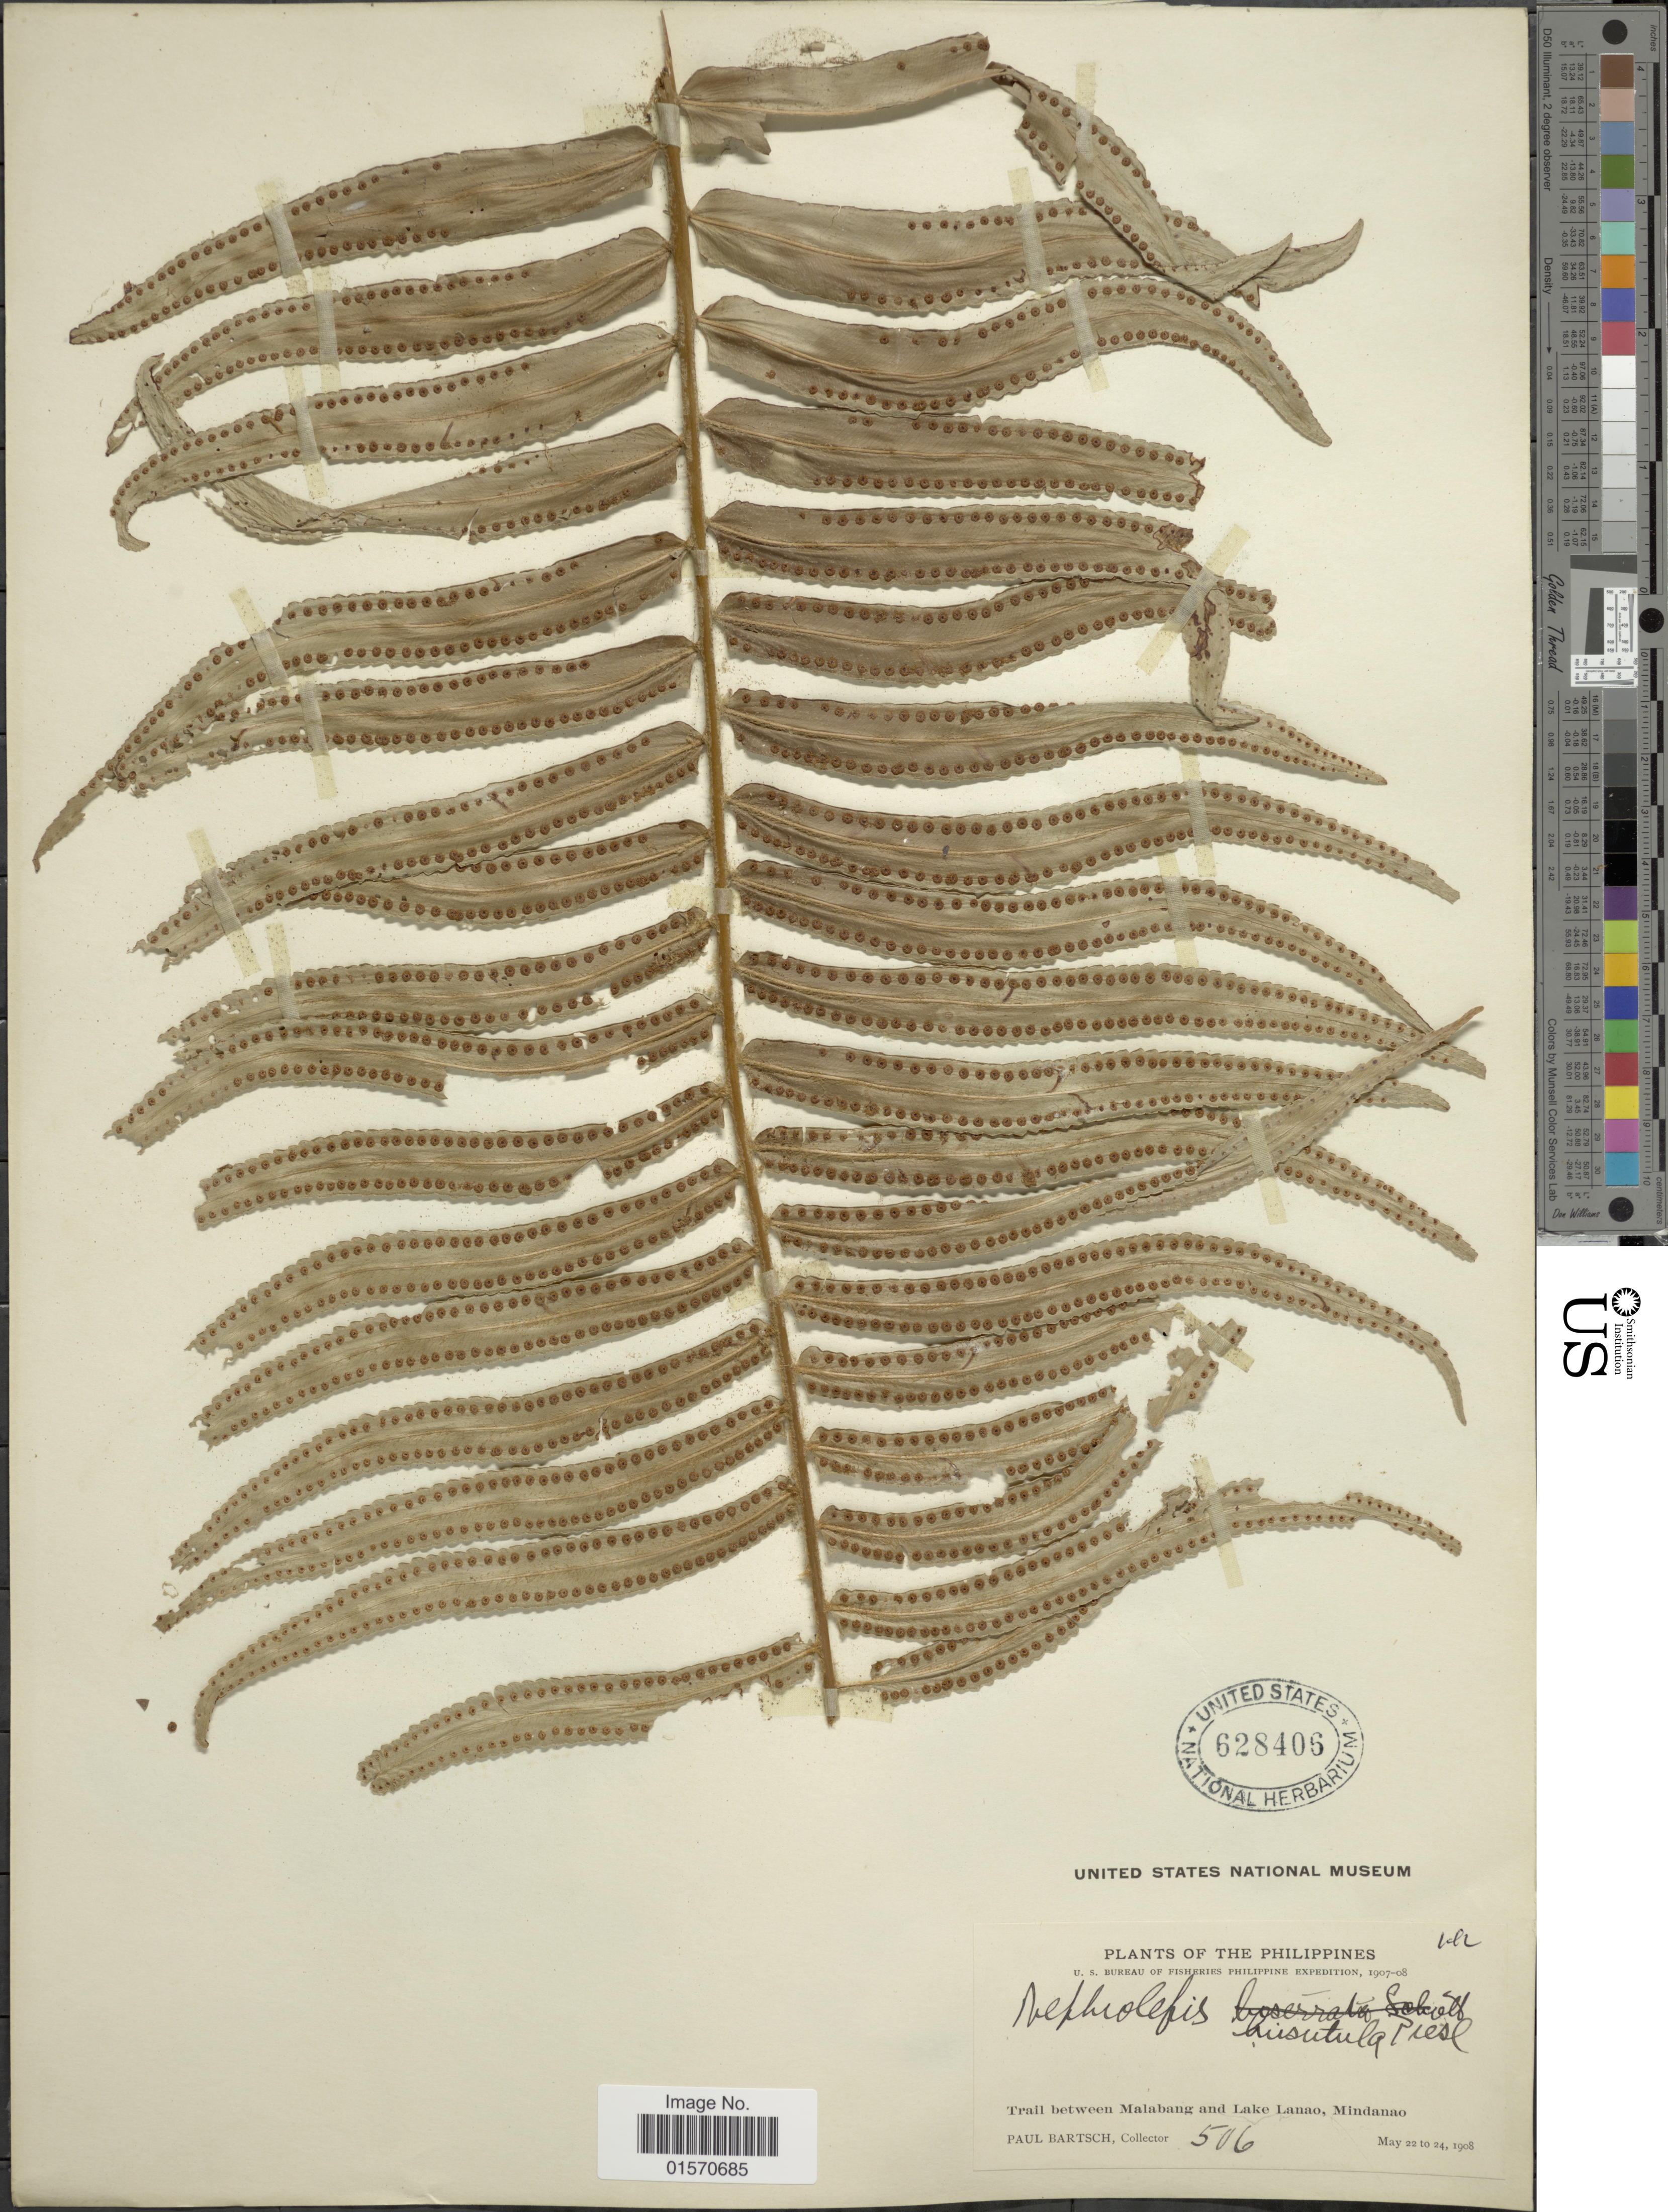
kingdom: Plantae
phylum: Tracheophyta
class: Polypodiopsida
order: Polypodiales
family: Nephrolepidaceae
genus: Nephrolepis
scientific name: Nephrolepis multiflora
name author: (Roxb.) F.M. Jarrett ex C.V. Morton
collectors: P. Bartsch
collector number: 506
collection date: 1908-05-22/1908-05-24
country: Philippines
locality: Trail between Malabang and Lake Lanao, Mindanao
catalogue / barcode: US 628406